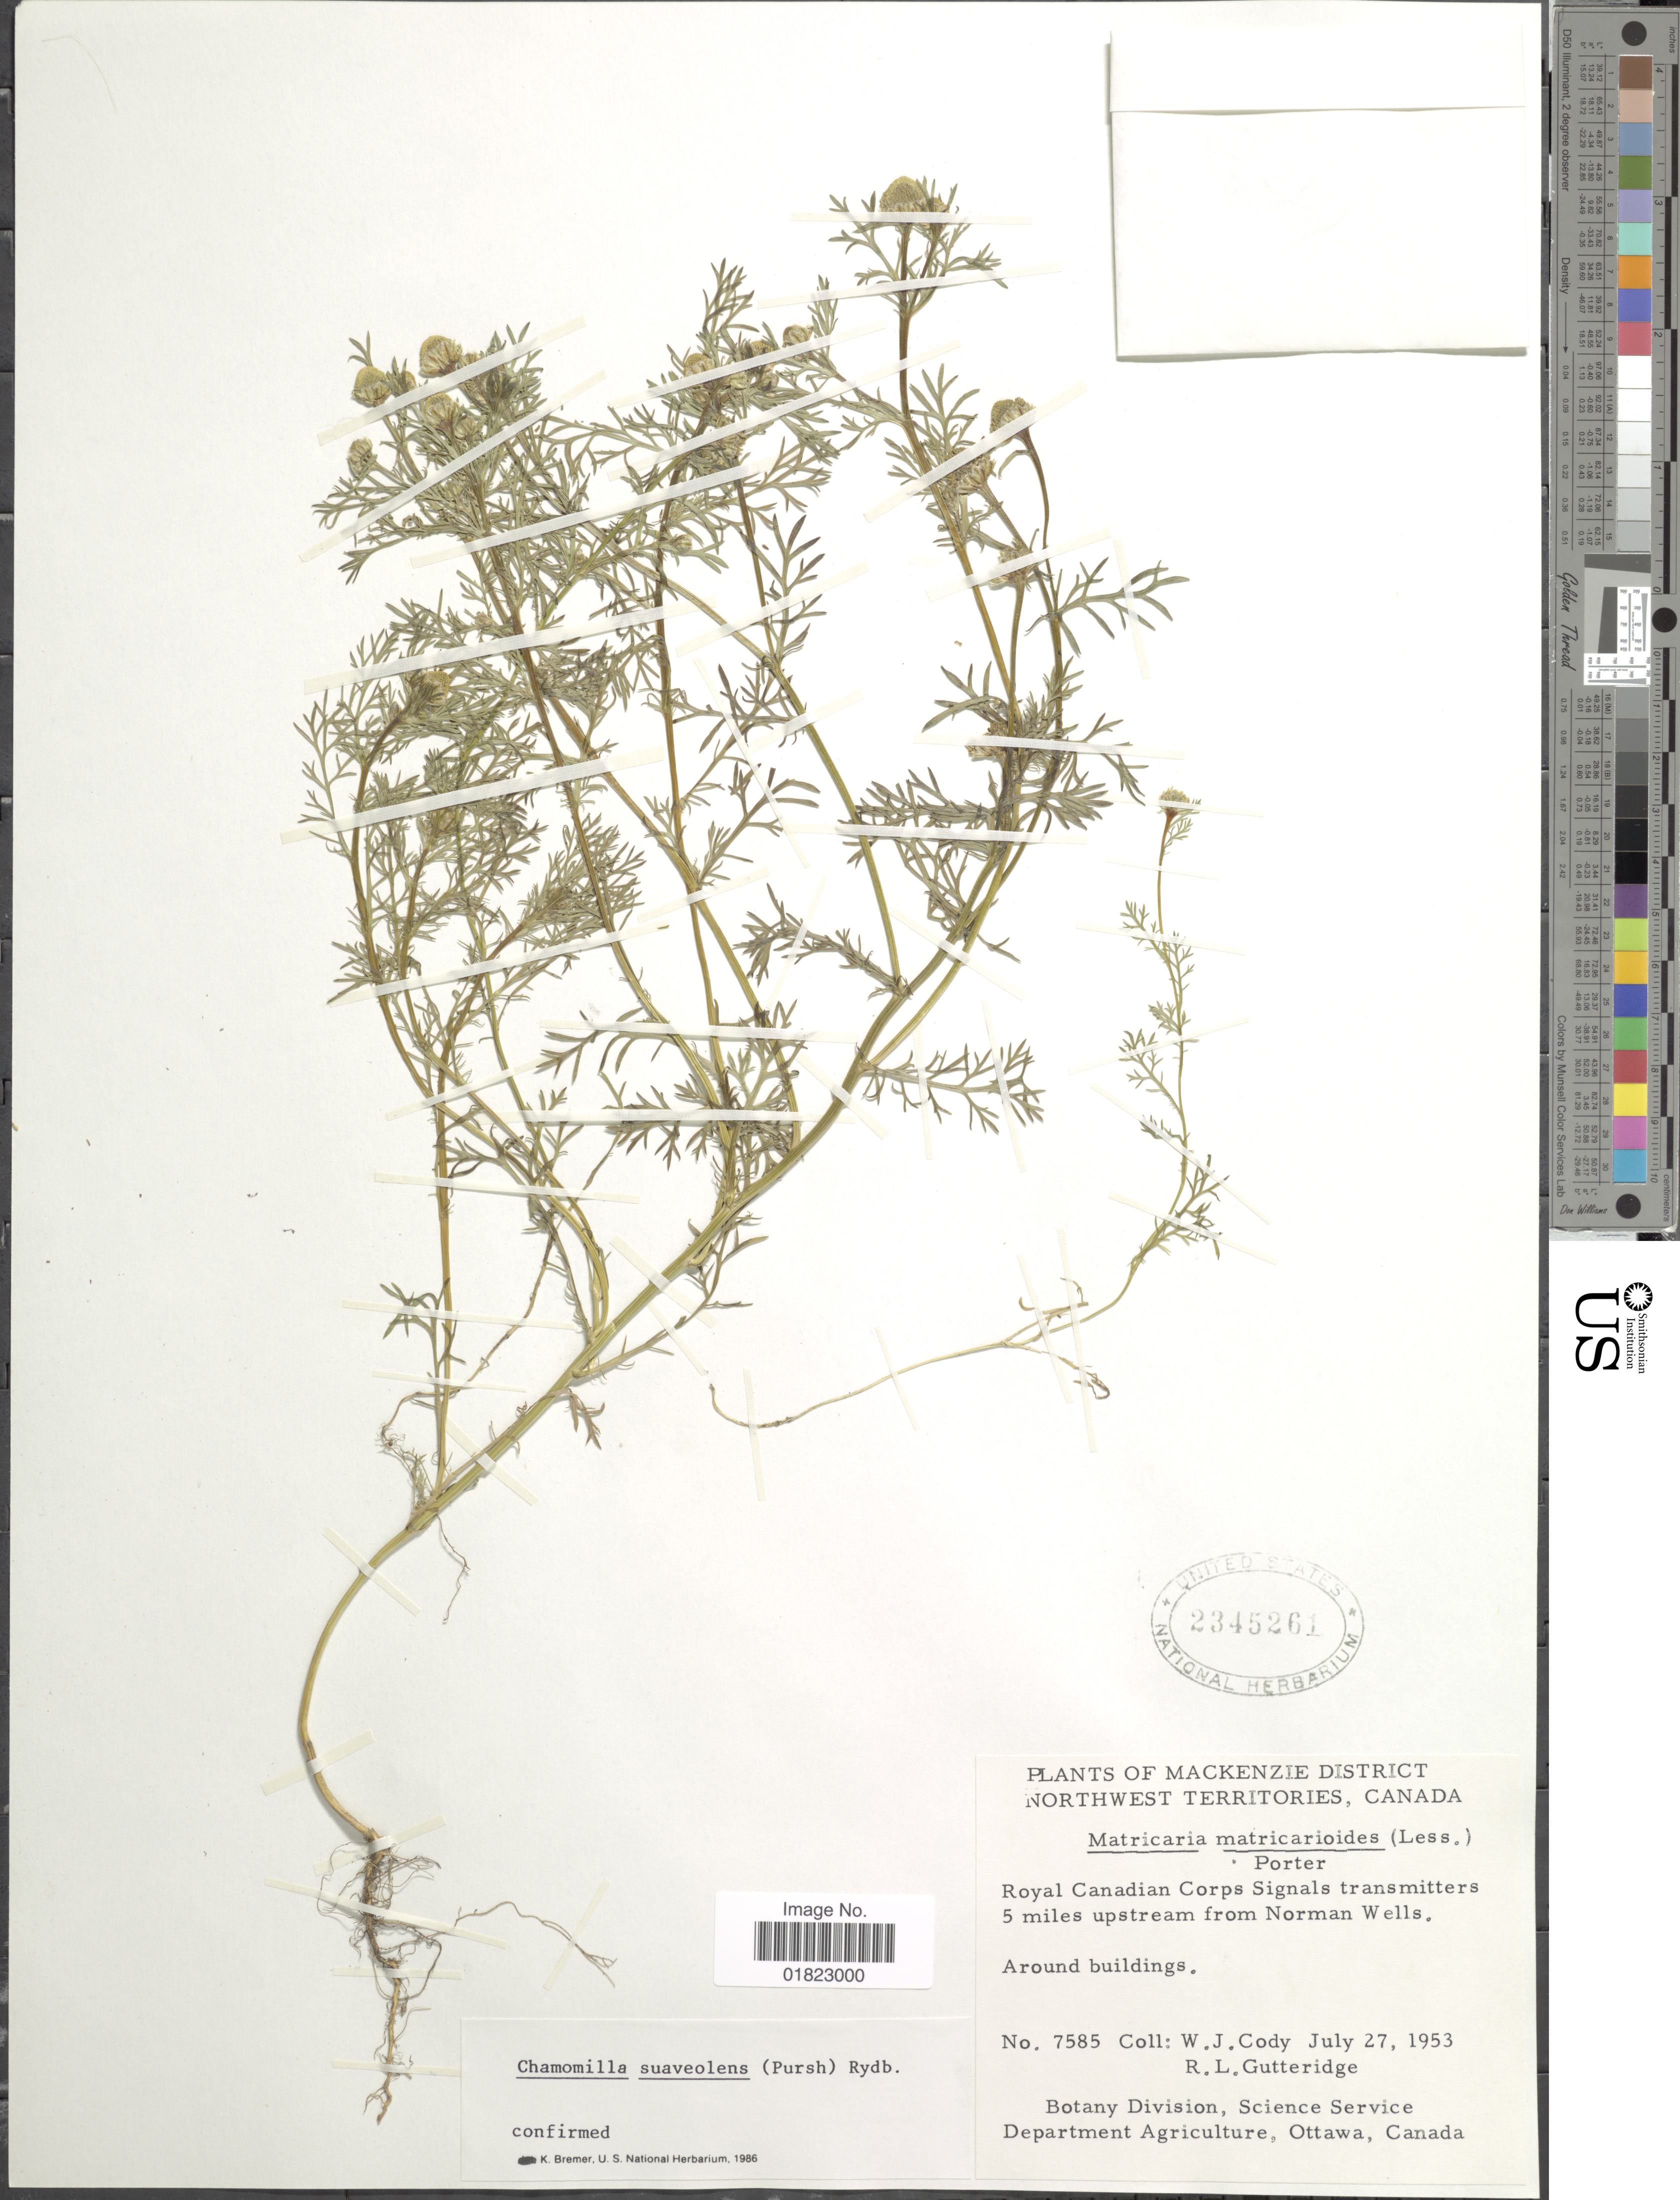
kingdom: Plantae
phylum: Tracheophyta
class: Magnoliopsida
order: Asterales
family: Asteraceae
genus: Matricaria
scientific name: Matricaria matricarioides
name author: (Less.) Porter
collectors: W. Cody & R. Gutteridge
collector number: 7585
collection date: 1953-07-27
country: Canada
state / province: Northwest Territories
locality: Mackenzie District, Northwest Territories, Canada. Royal Canadian Corps Signals transmitters 5 miles upstream from Norman Wells.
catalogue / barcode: US 2345261